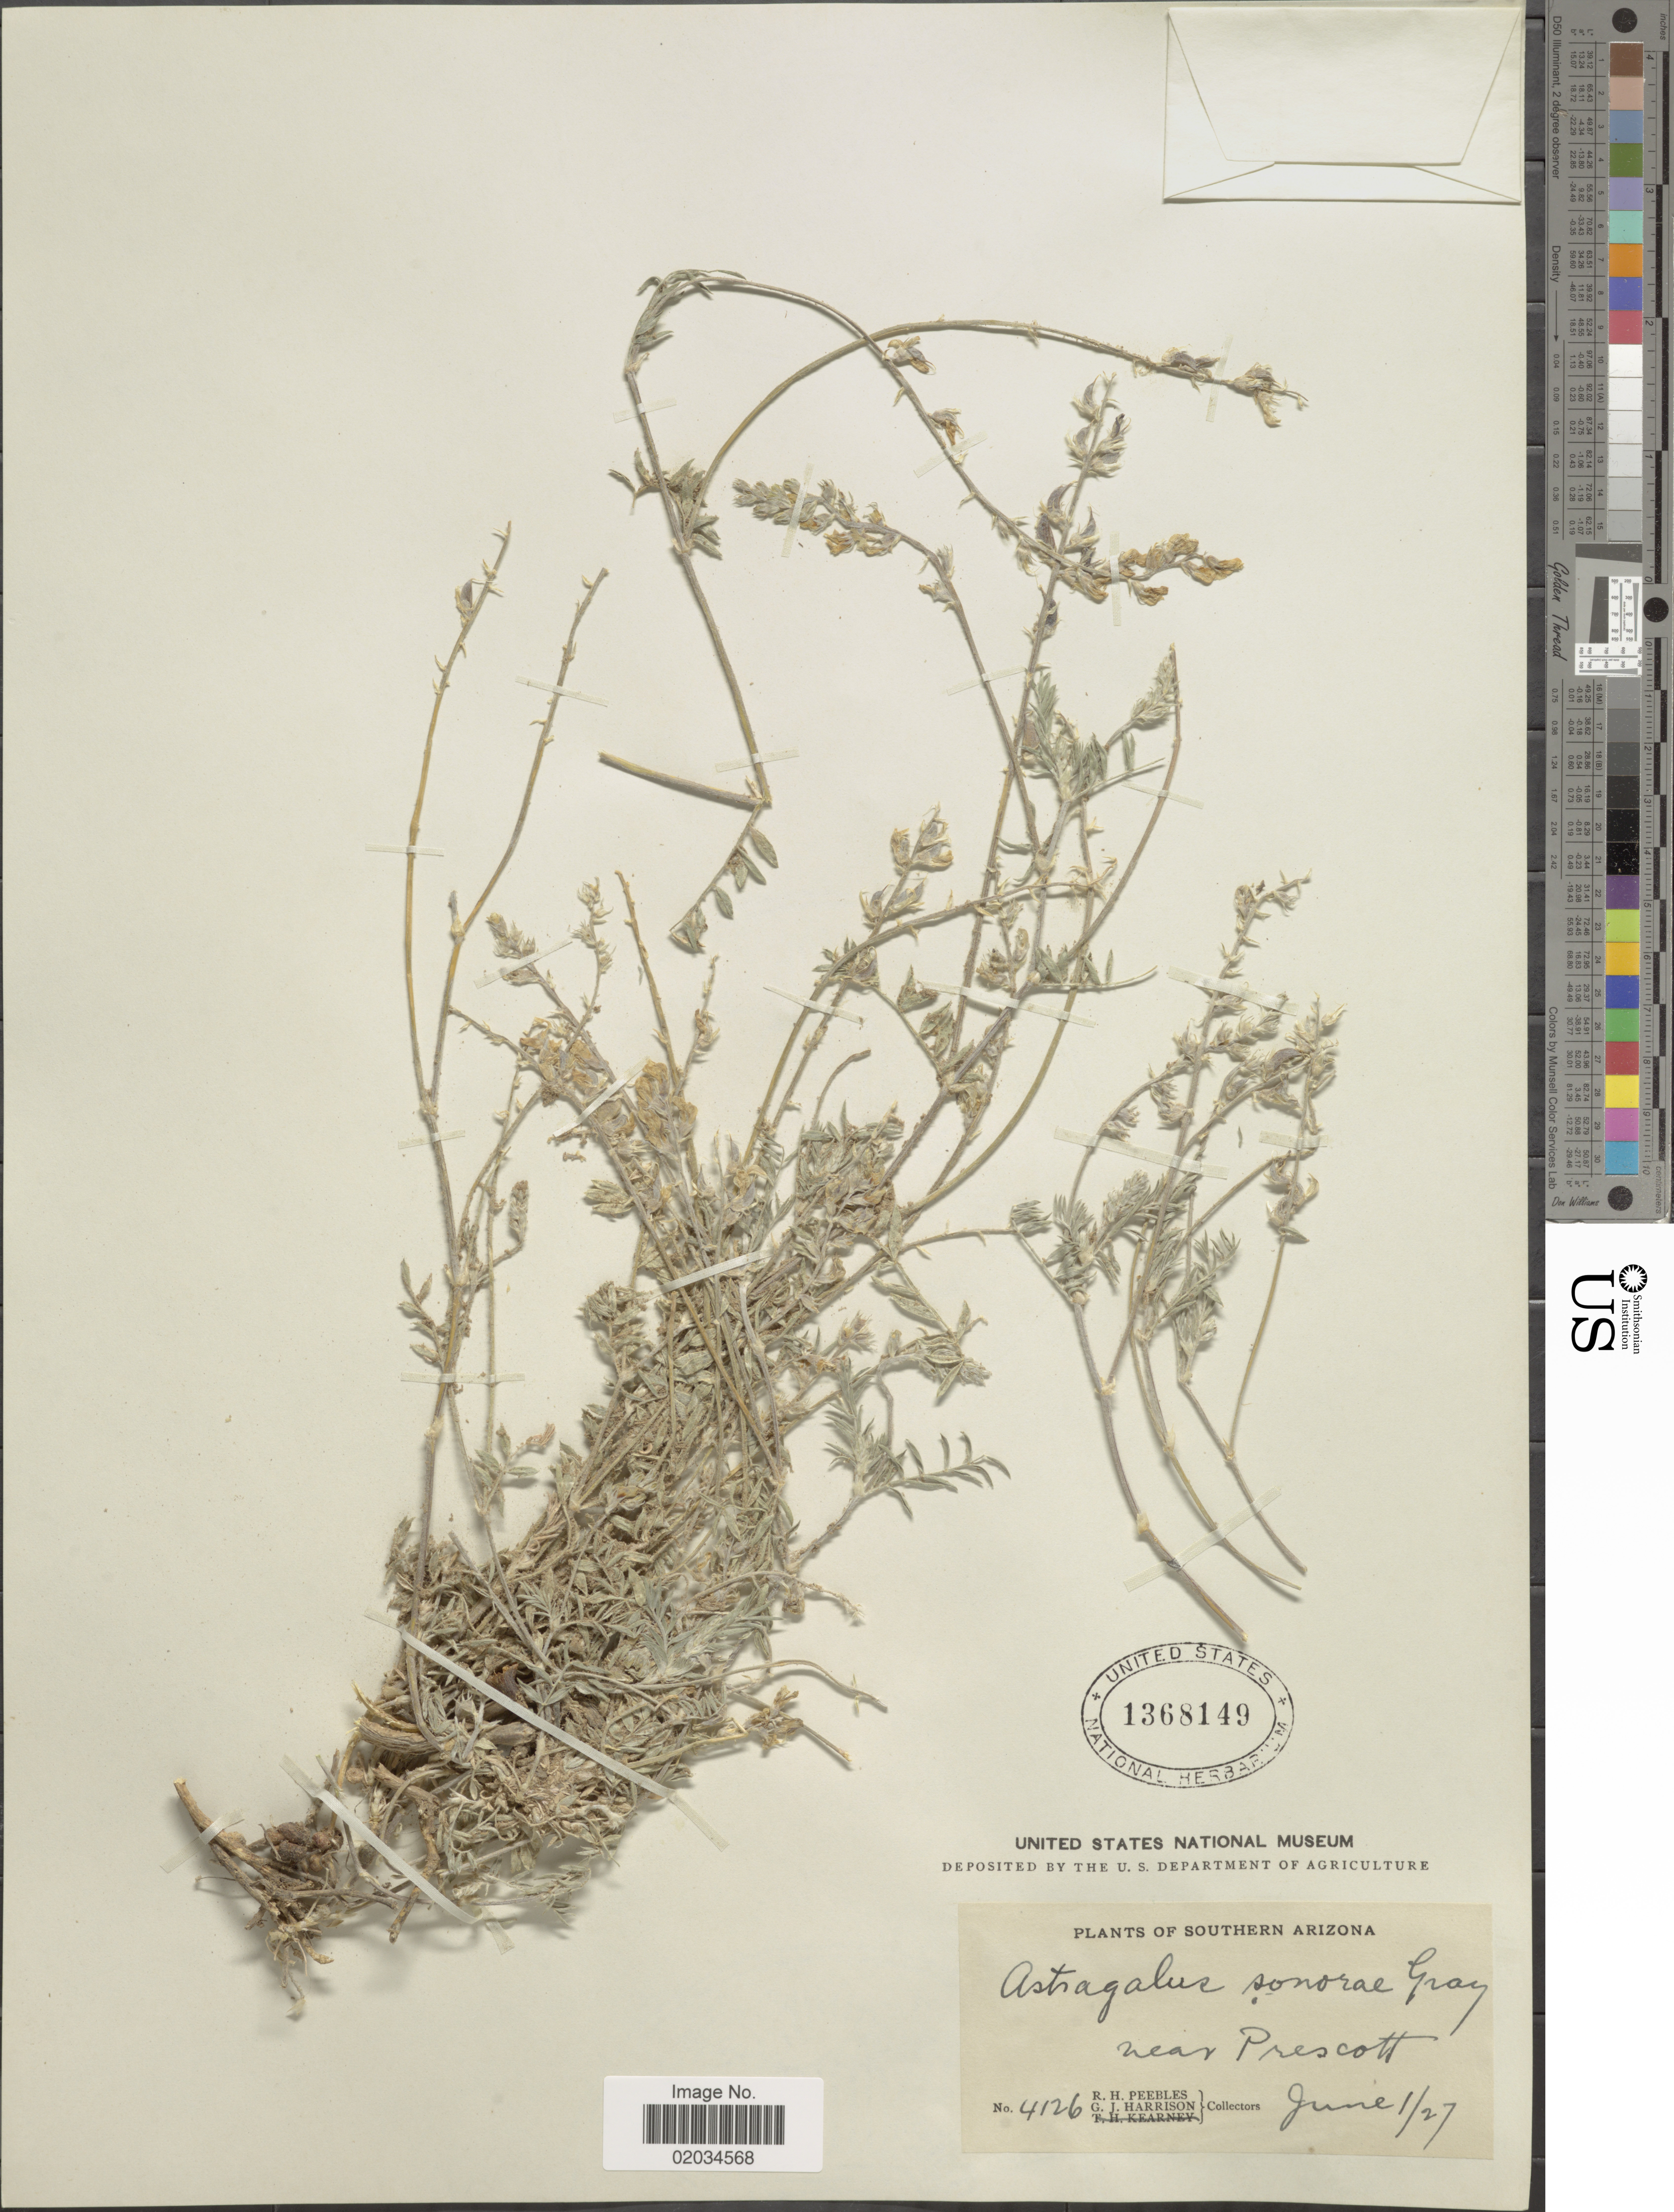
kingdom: Plantae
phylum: Tracheophyta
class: Magnoliopsida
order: Fabales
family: Fabaceae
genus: Astragalus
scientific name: Astragalus sonorae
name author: A. Gray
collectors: R. H. Peebles & G. J. Harrison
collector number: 4126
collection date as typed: Transcribed d/m/y: 1/6/27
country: United States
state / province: Arizona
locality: Southern Arizona, near Prescott.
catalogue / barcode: US 1368149